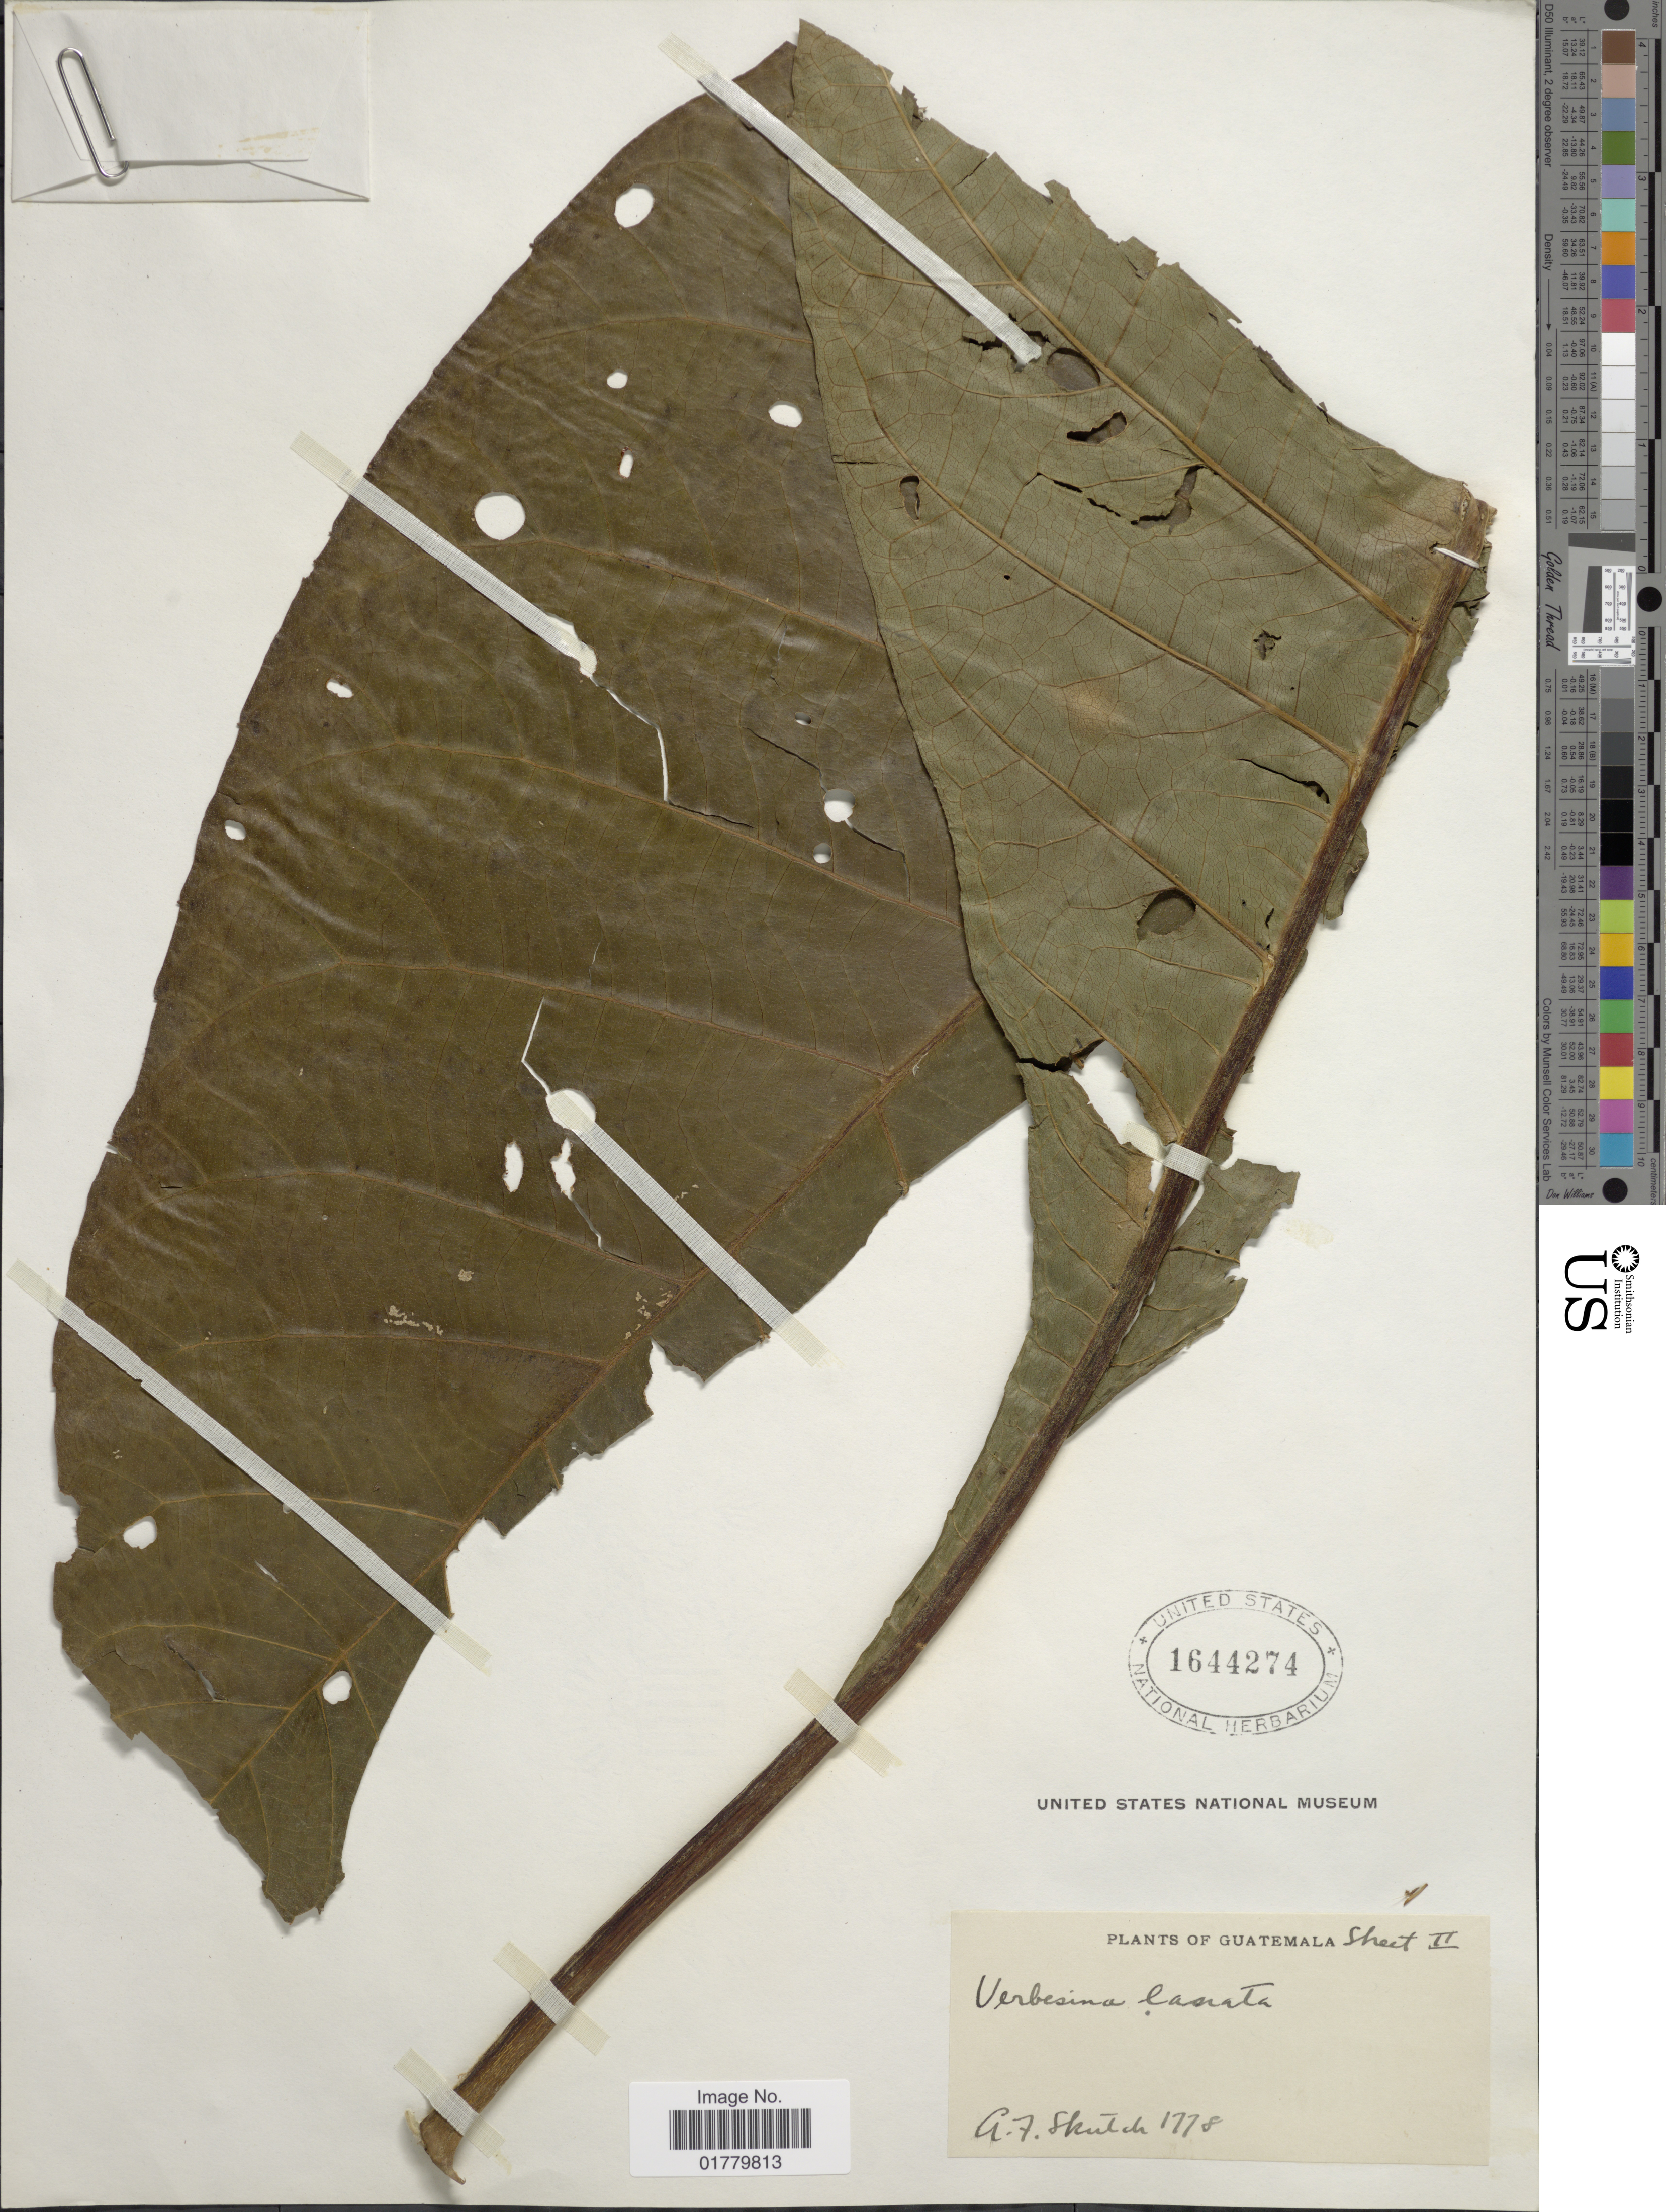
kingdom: Plantae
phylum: Tracheophyta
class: Magnoliopsida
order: Asterales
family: Asteraceae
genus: Verbesina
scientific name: Verbesina lanata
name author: B.L. Rob. & Greenm.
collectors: A. F. Skutch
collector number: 1778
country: Guatemala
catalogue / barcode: US 1644274